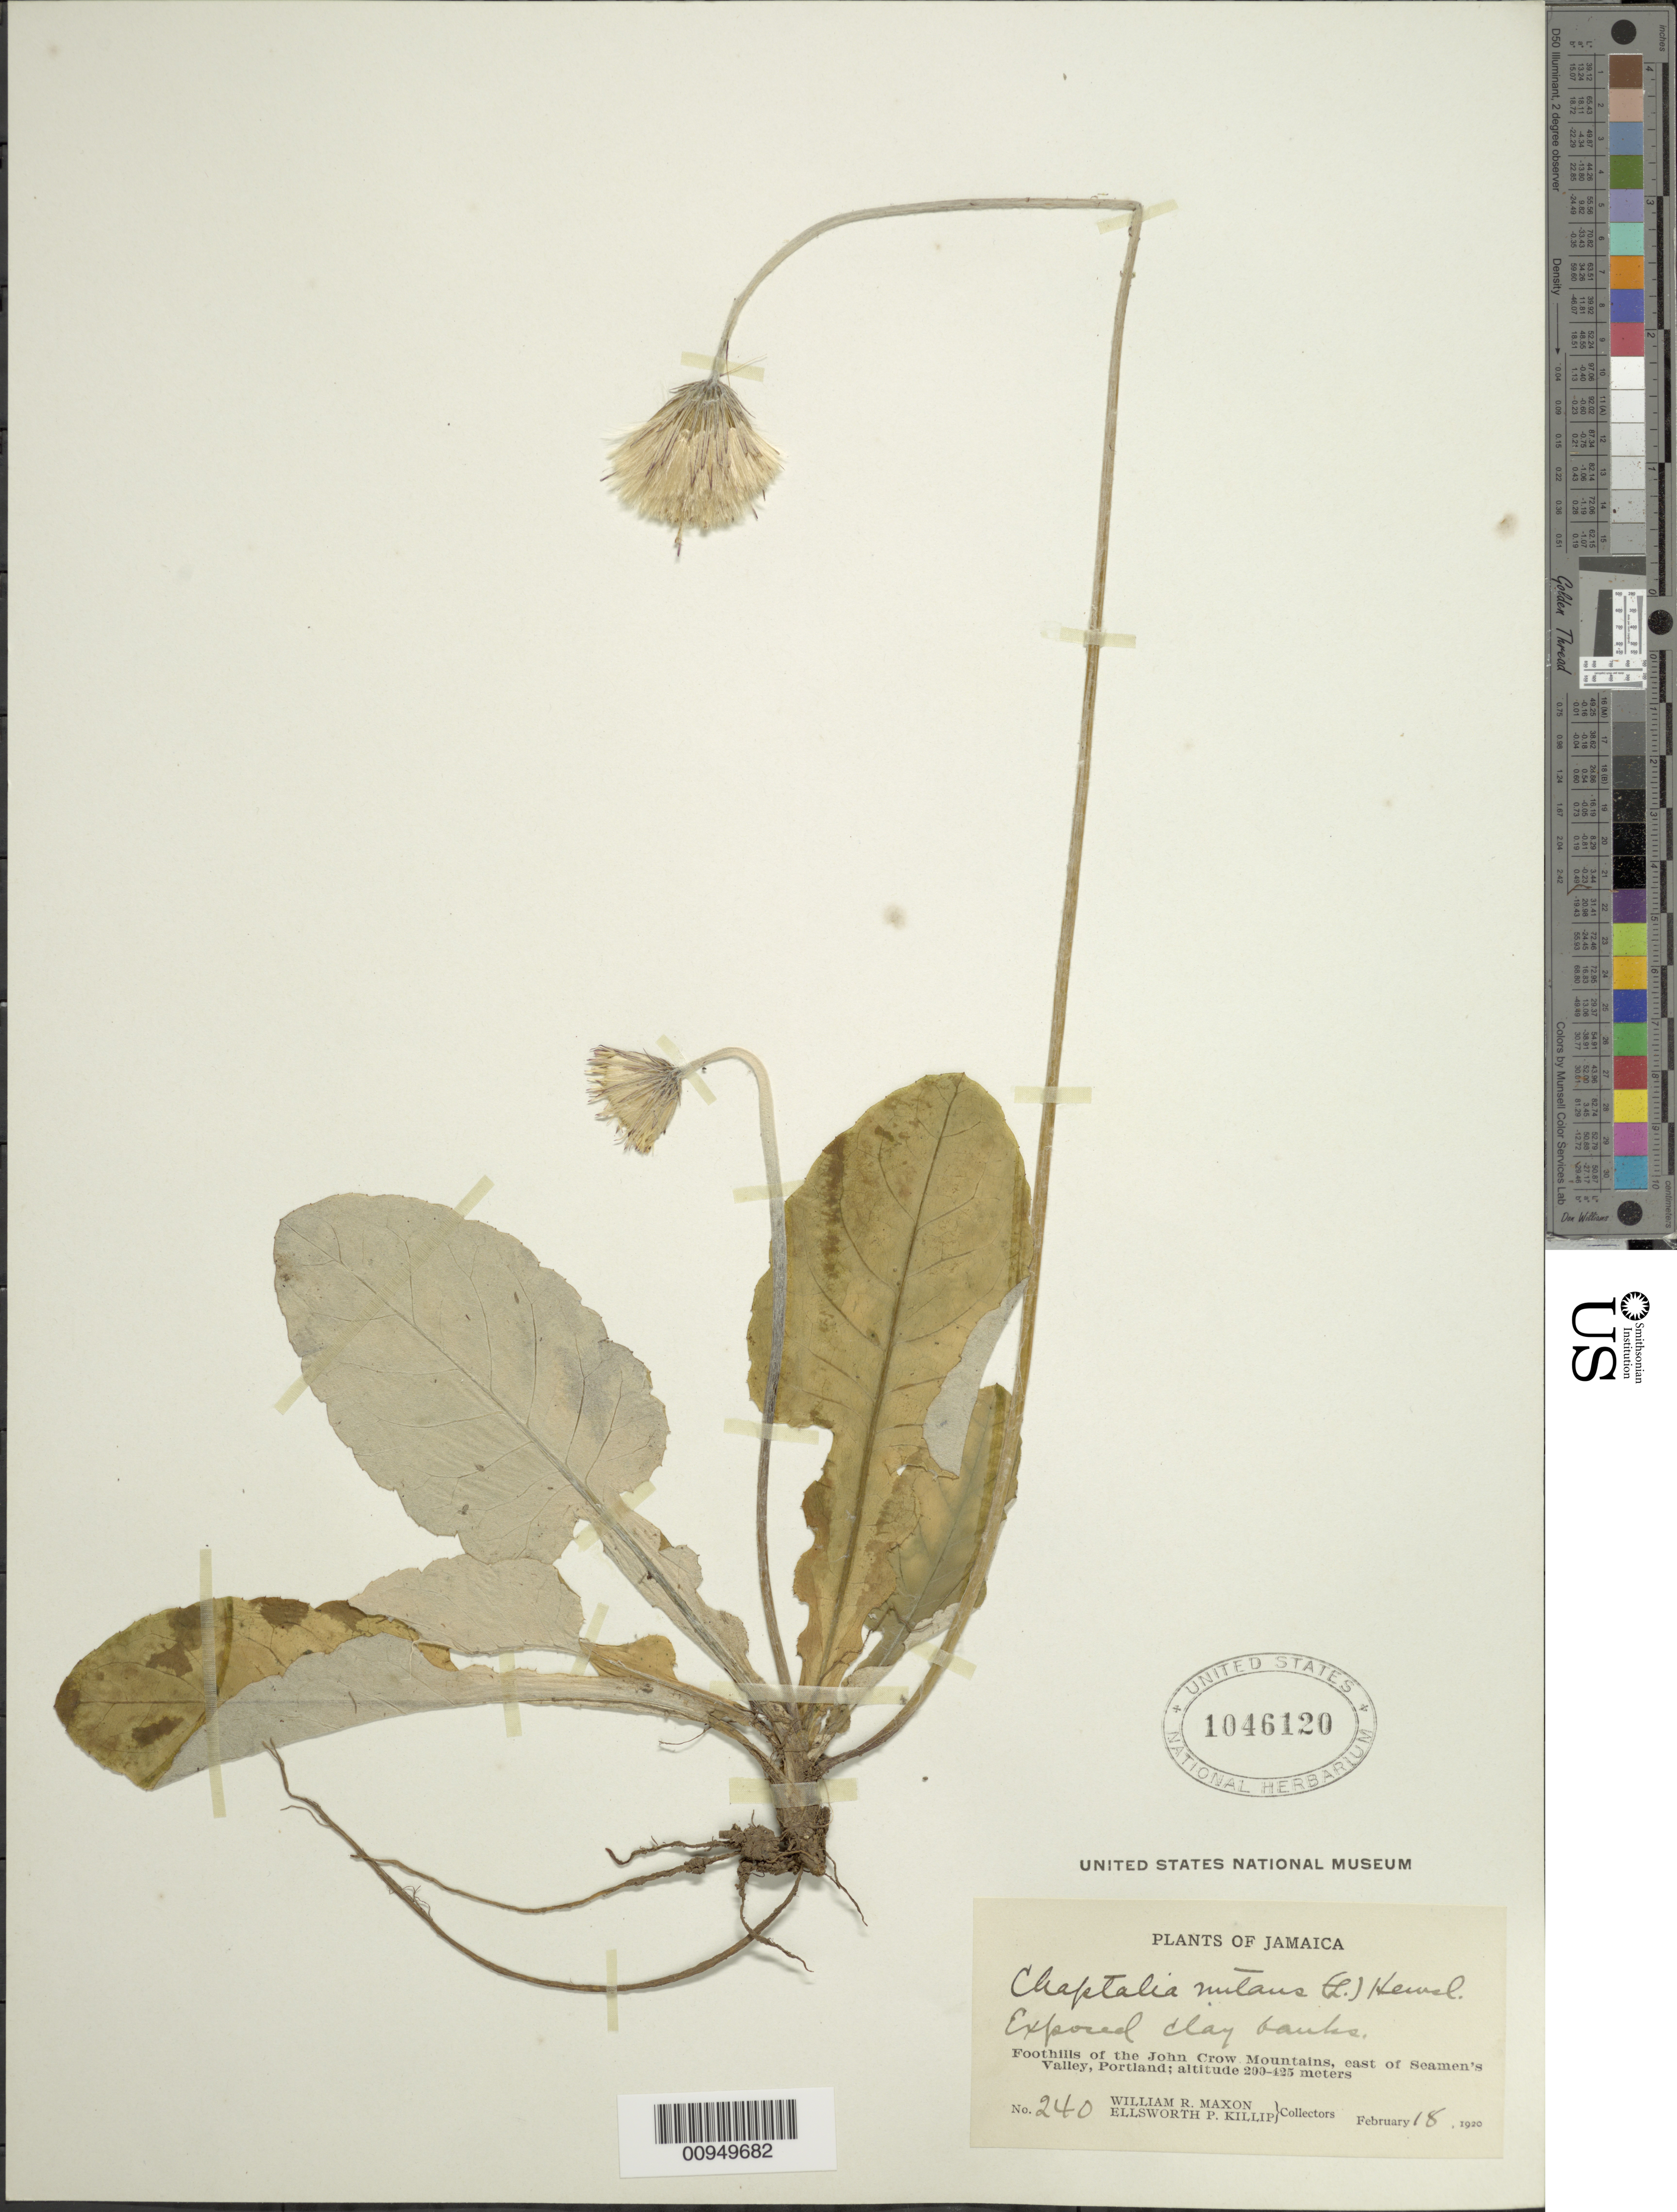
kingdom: Plantae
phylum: Tracheophyta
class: Magnoliopsida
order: Asterales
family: Asteraceae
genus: Chaptalia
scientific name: Chaptalia nutans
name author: (L.) Pol.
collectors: W. R. Maxon & E. P. Killip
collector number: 240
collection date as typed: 18 Feb 1920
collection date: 1920-02-18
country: Jamaica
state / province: Portland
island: Jamaica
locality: Foothills of the John Crow Mountains, E of Seamen's Valley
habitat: Exposed clay banks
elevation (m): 200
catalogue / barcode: US 1046120